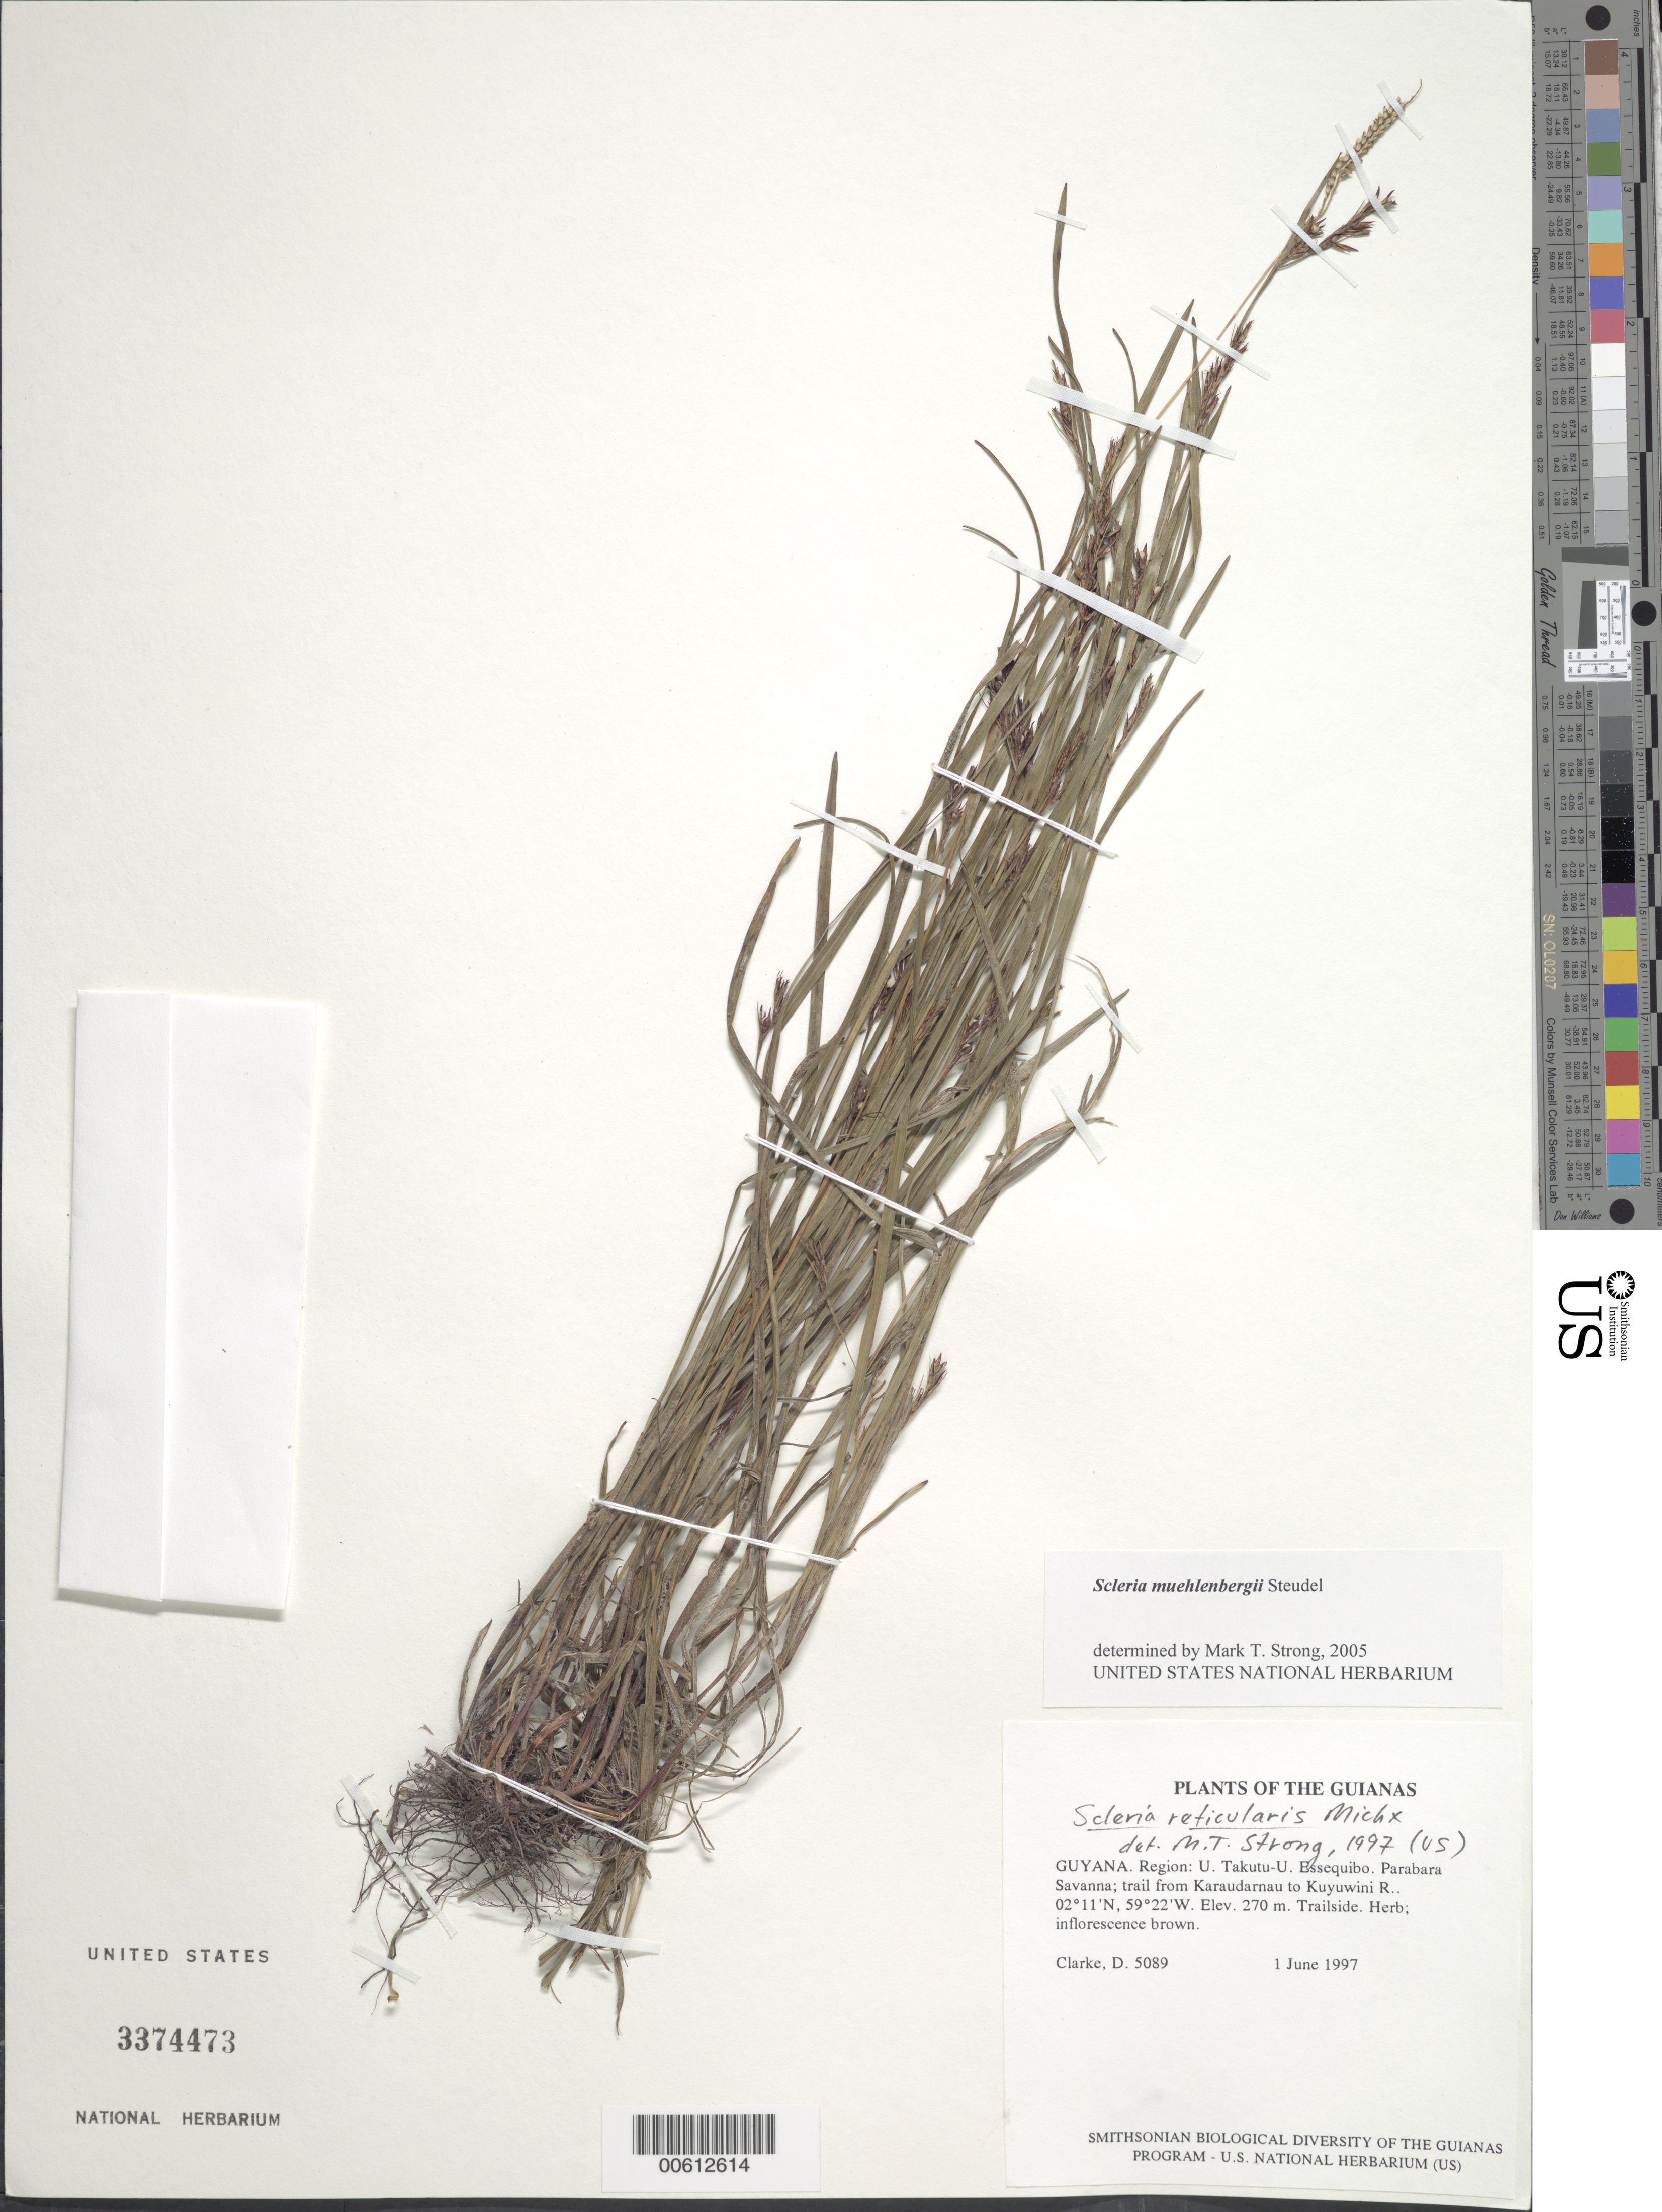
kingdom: Plantae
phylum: Tracheophyta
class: Liliopsida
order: Poales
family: Cyperaceae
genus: Scleria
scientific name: Scleria muehlenbergii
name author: Steud.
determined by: Strong, M. T., (US), Smithsonian Institution - National Museum of Natural History (UNITED STATES)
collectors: H. D. Clarke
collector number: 5089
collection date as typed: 1 June 1997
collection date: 1997-06-01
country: Guyana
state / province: U. Takutu-U. Essequibo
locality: Parabara Savanna; trail from Karaudarnau to Kuyuwini R.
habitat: Trailside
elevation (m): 270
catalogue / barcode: US 3374473